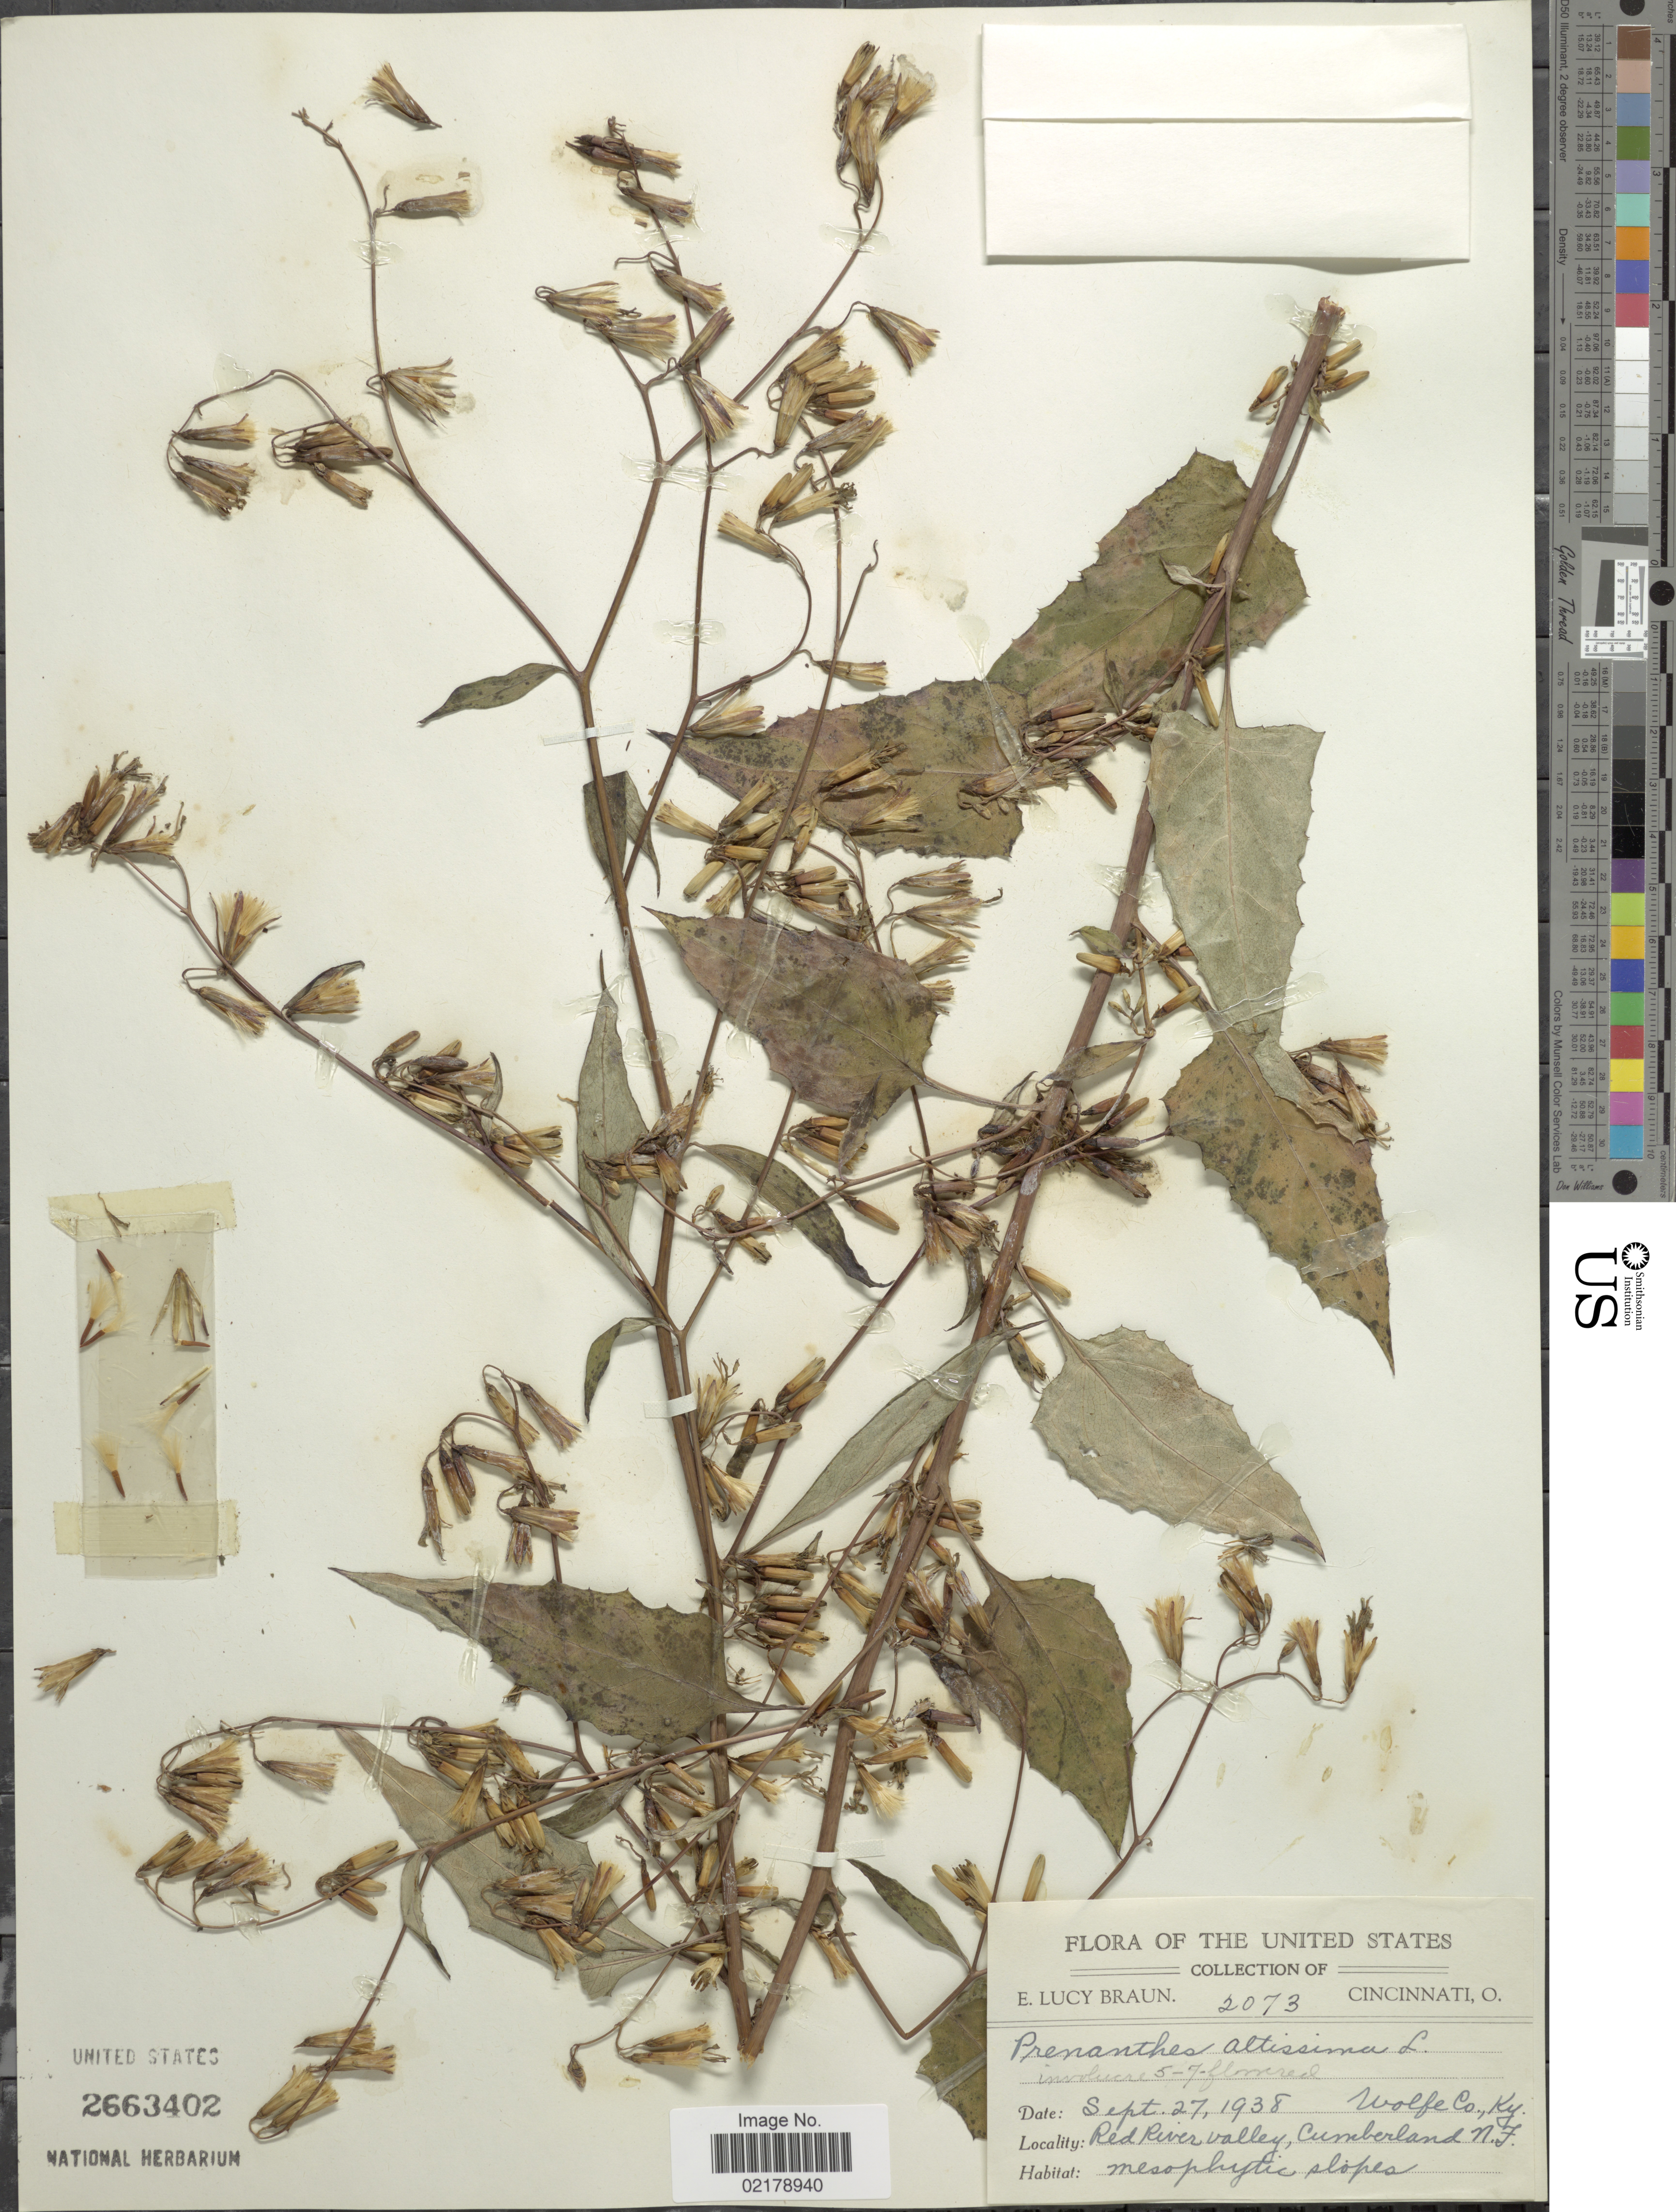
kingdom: Plantae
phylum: Tracheophyta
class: Magnoliopsida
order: Asterales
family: Asteraceae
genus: Nabalus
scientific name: Nabalus altissimus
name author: (L.) Hook.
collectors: E. L. Braun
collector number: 2073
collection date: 1938-09-27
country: United States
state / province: Kentucky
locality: Red River Valley, Cumberland N.F., Wolf Co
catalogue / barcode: US 2663402